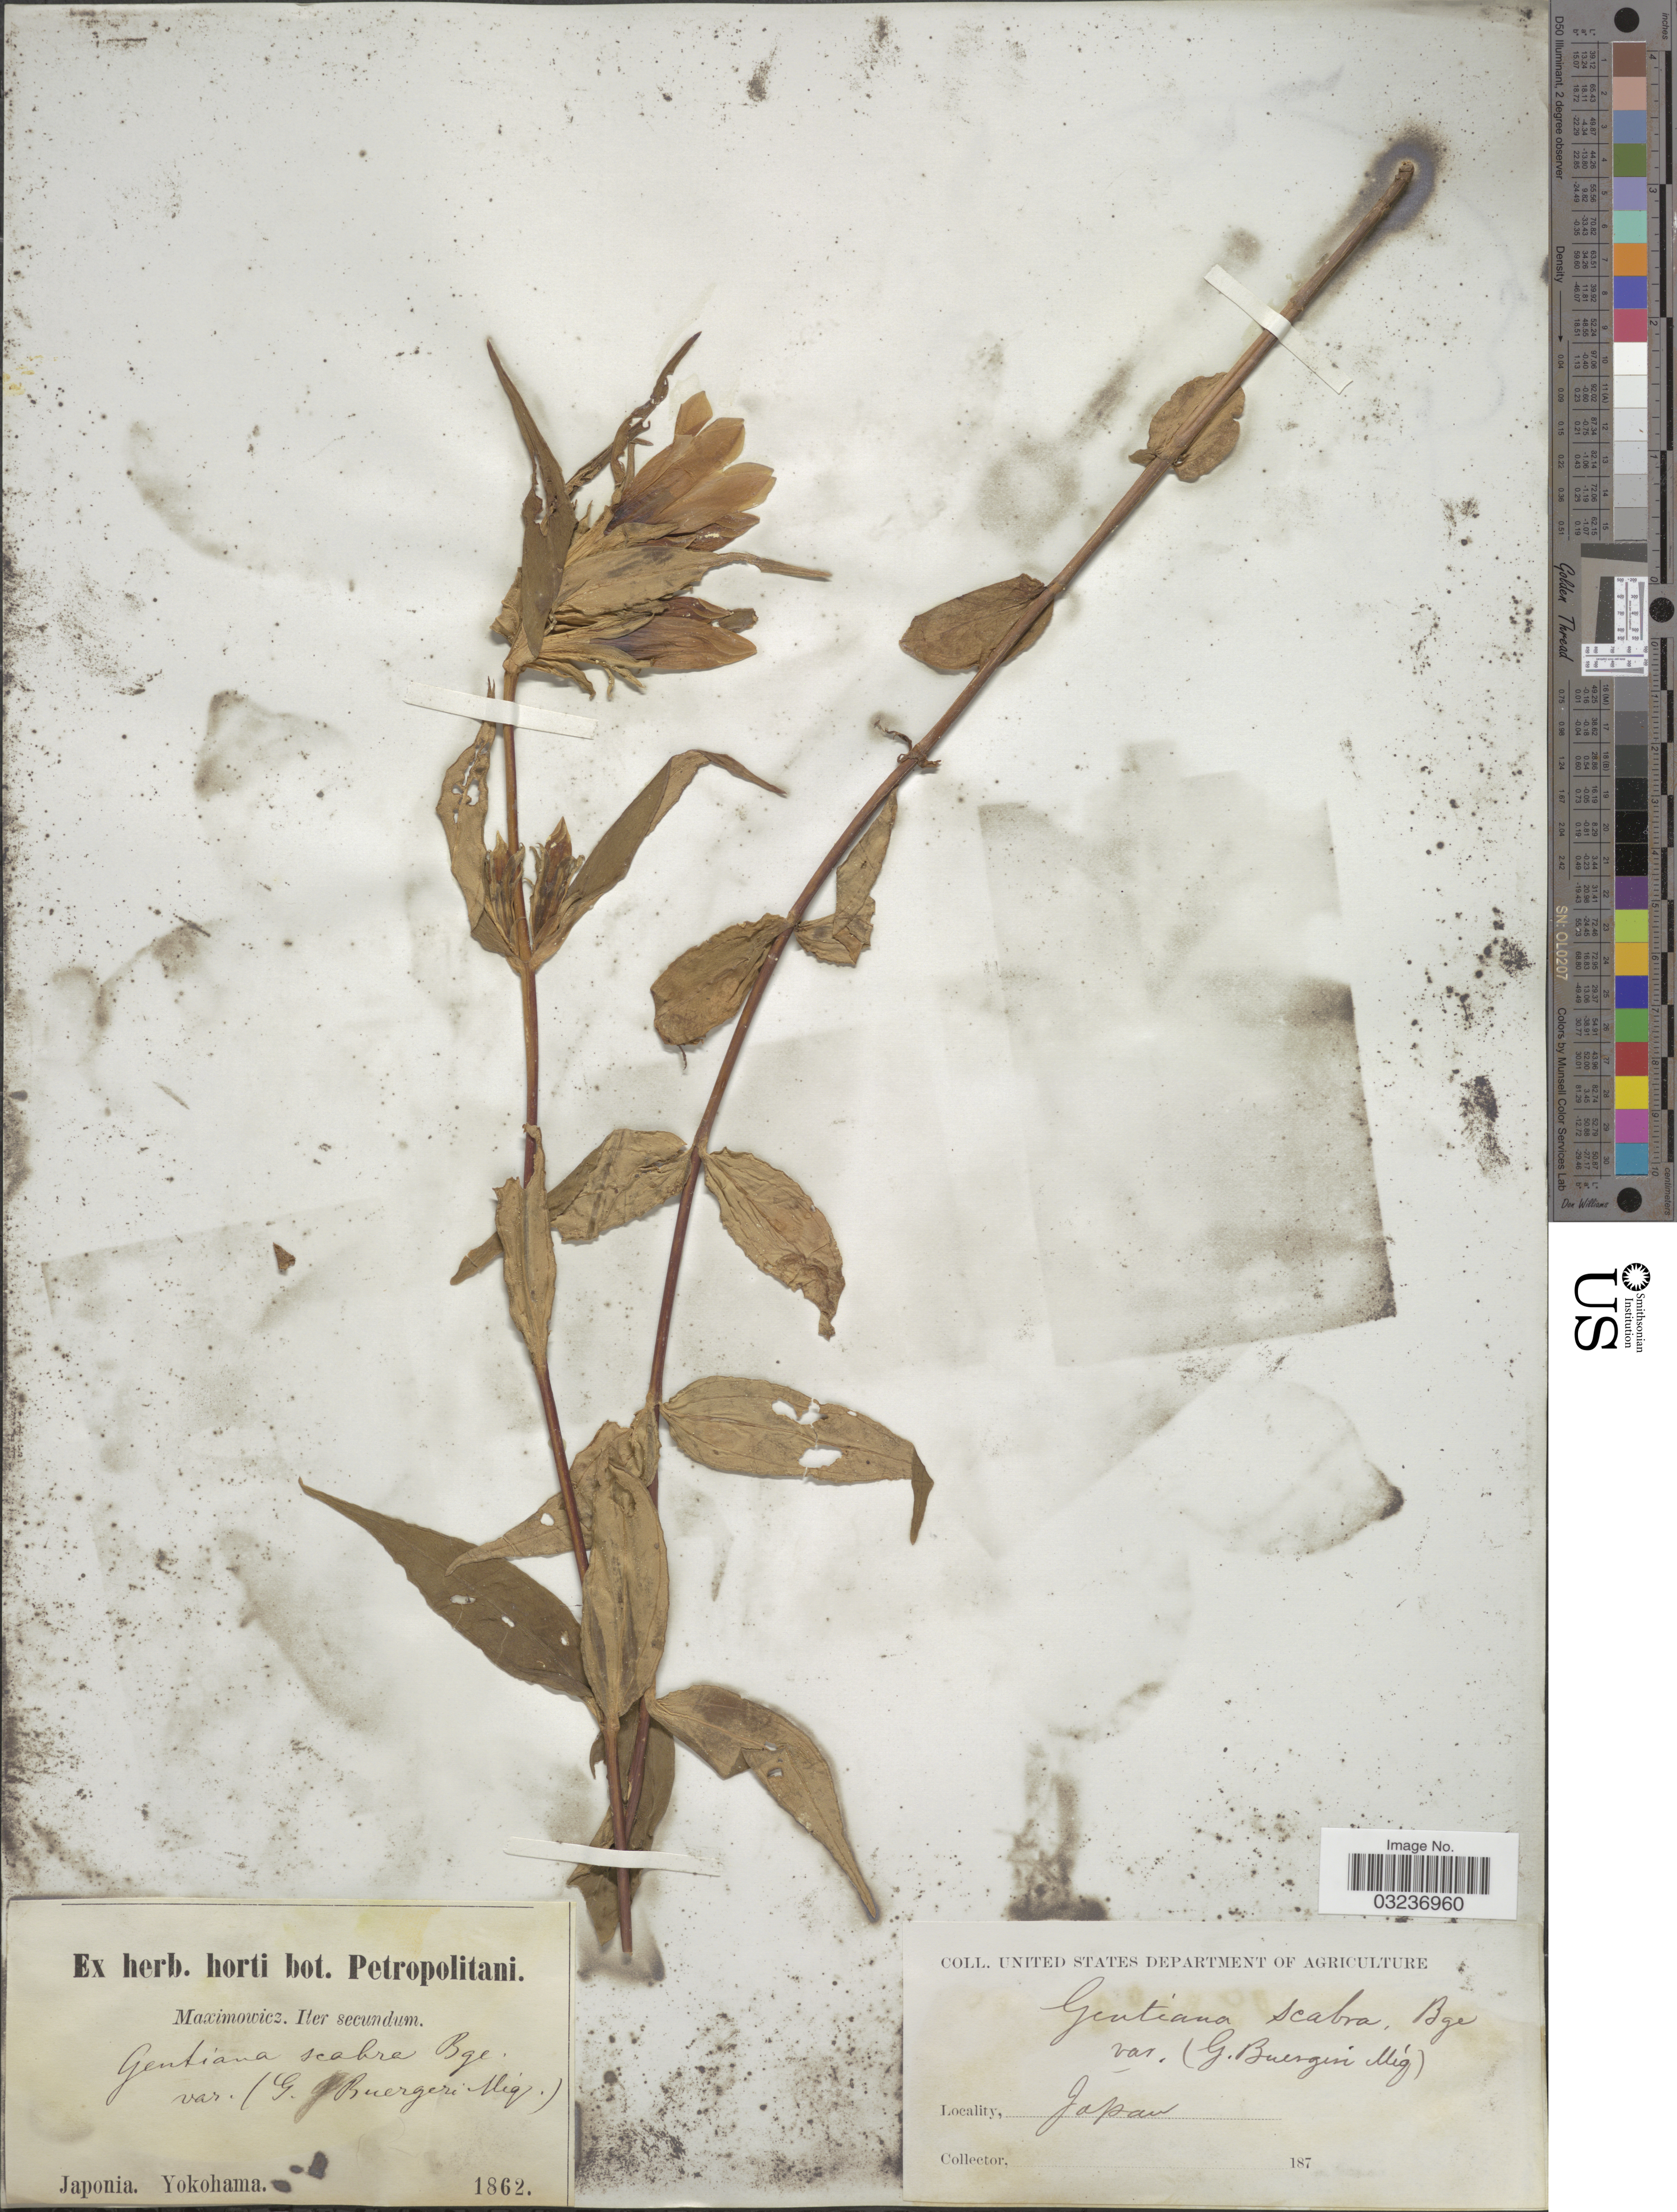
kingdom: Plantae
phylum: Tracheophyta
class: Magnoliopsida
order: Gentianales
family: Gentianaceae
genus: Gentiana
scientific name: Gentiana scabra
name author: Bunge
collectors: -. Maximowicz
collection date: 1862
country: Japan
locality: Japonia, Yokohama.